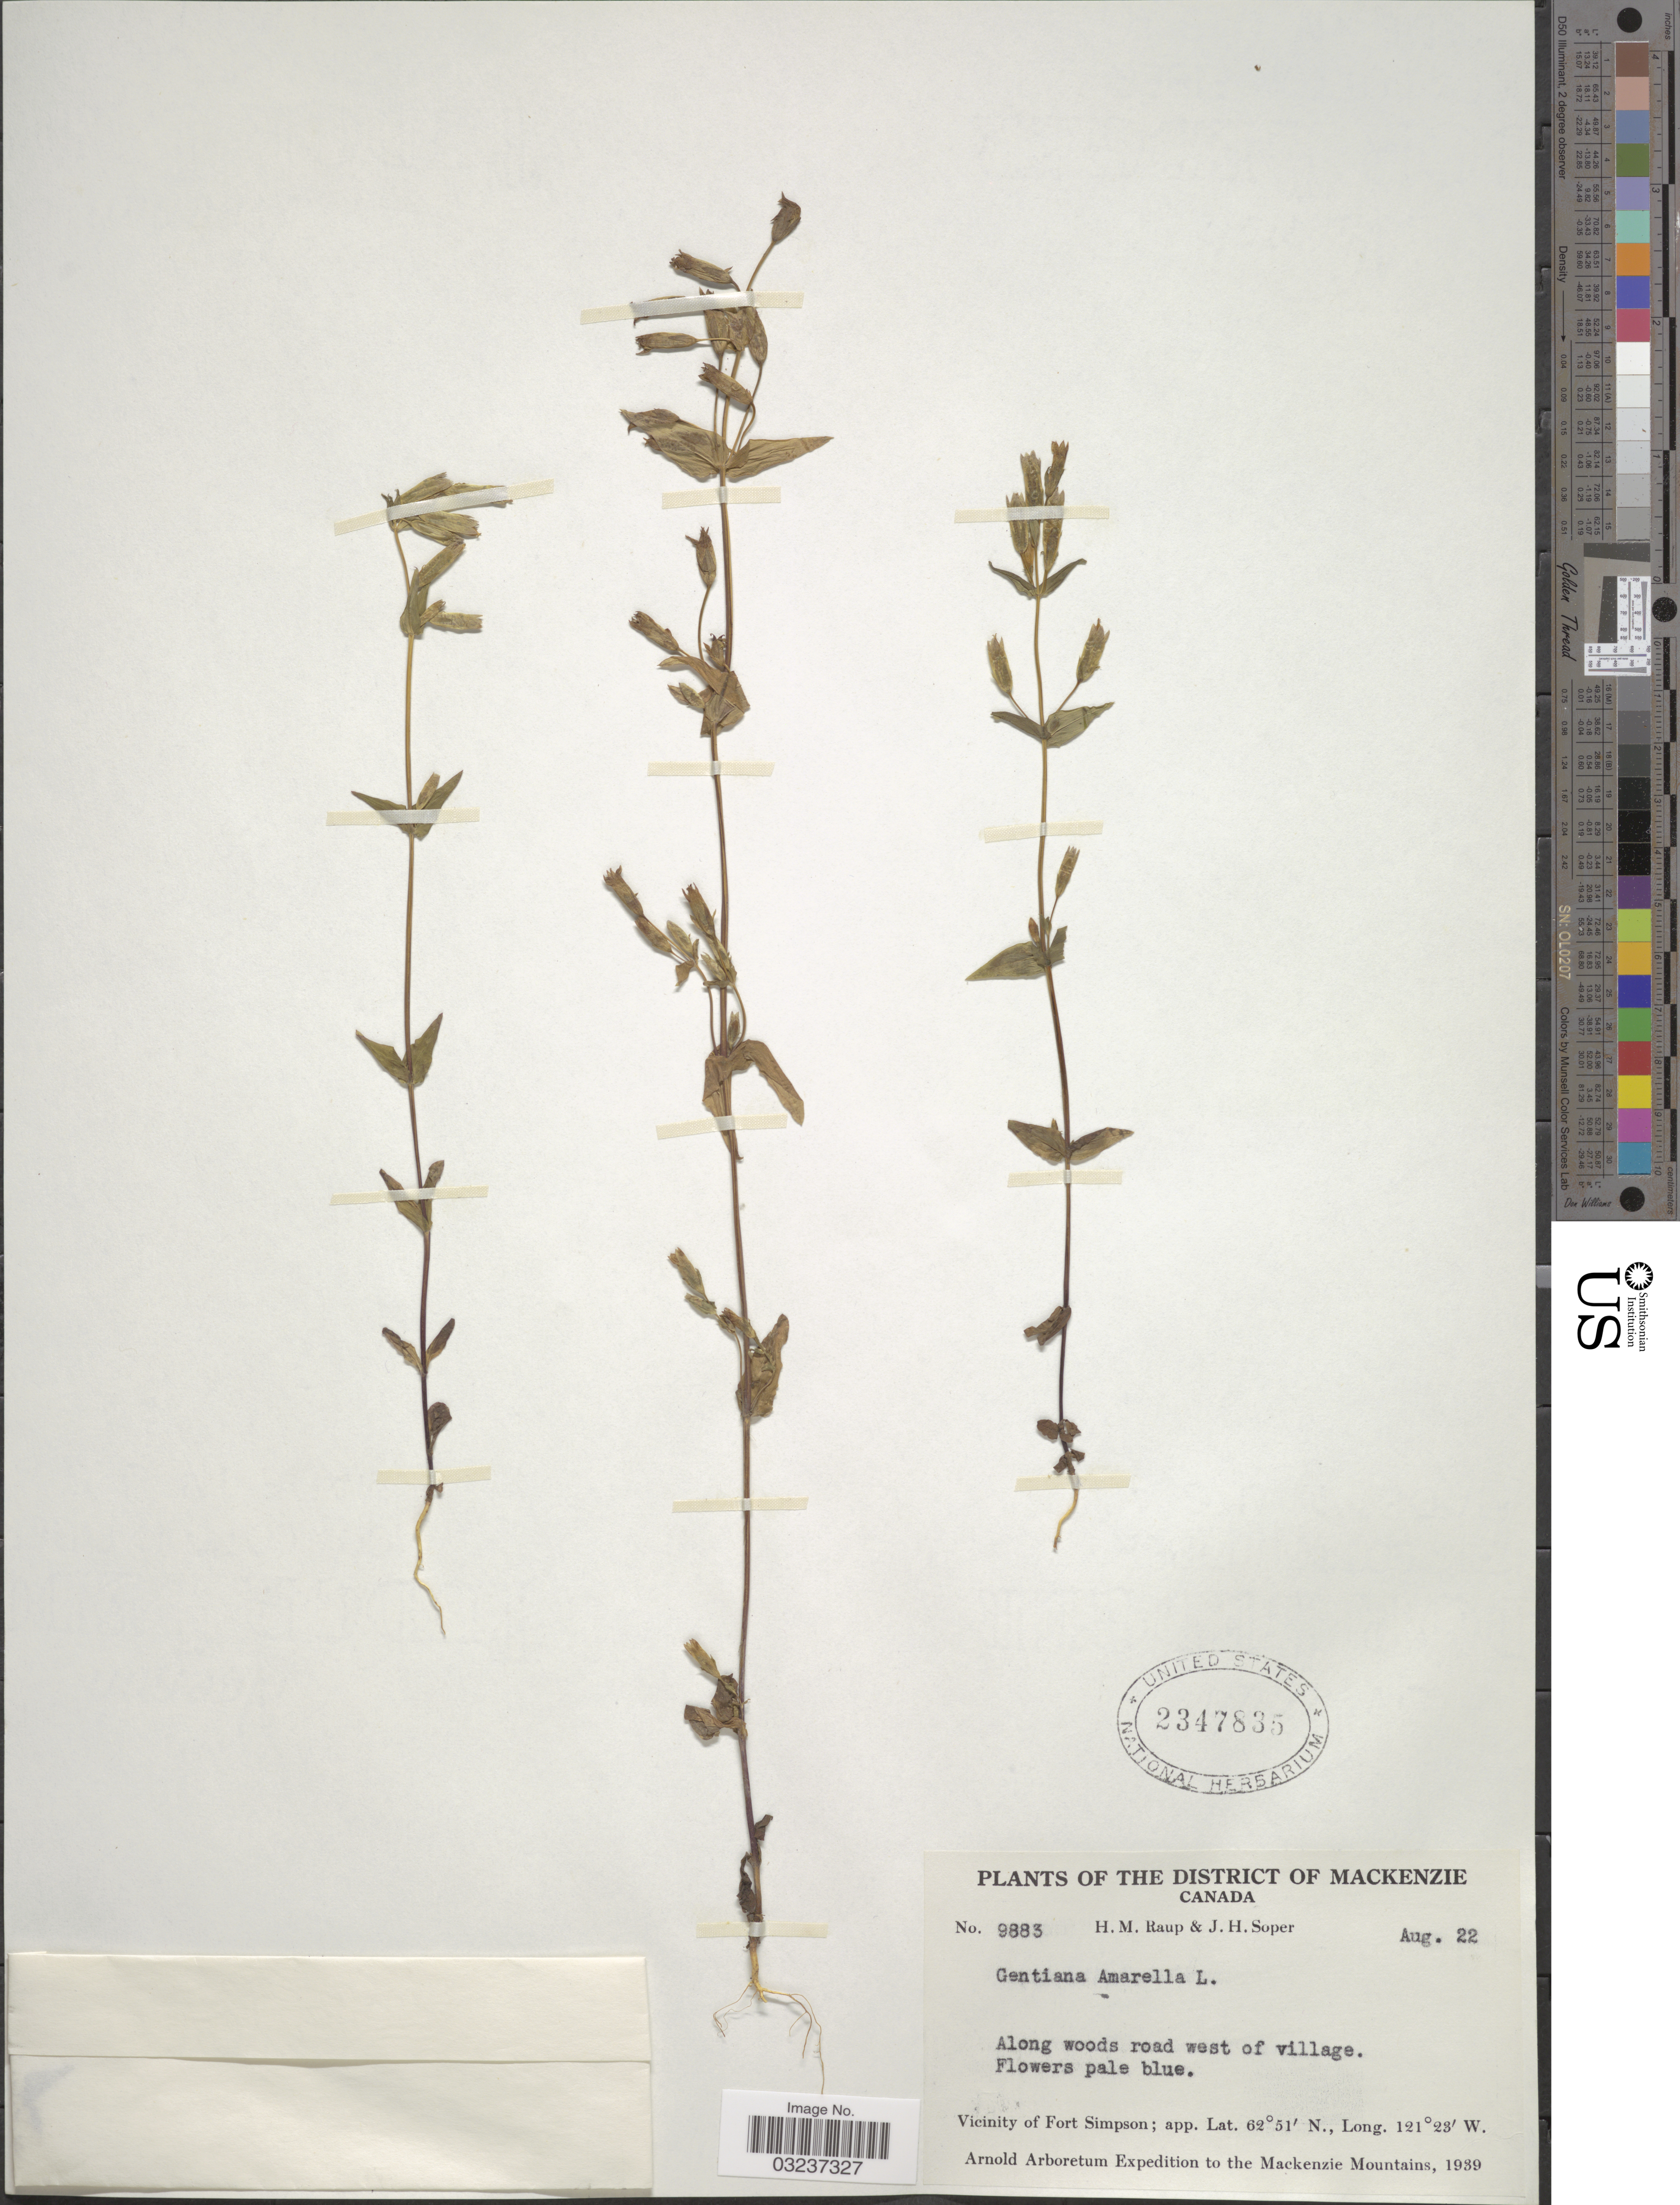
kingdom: Plantae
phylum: Tracheophyta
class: Magnoliopsida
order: Gentianales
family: Gentianaceae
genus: Gentianella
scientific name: Gentianella amarella subsp. acuta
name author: (Michx.) J.M. Gillett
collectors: H. Raup & J. H. Soper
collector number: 9883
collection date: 1939-08-22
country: Canada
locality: The District of Mackenzie. Along woods road west of village. Vicinity of Fort Simpson. Mackenzie Mountains.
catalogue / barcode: US 2347835